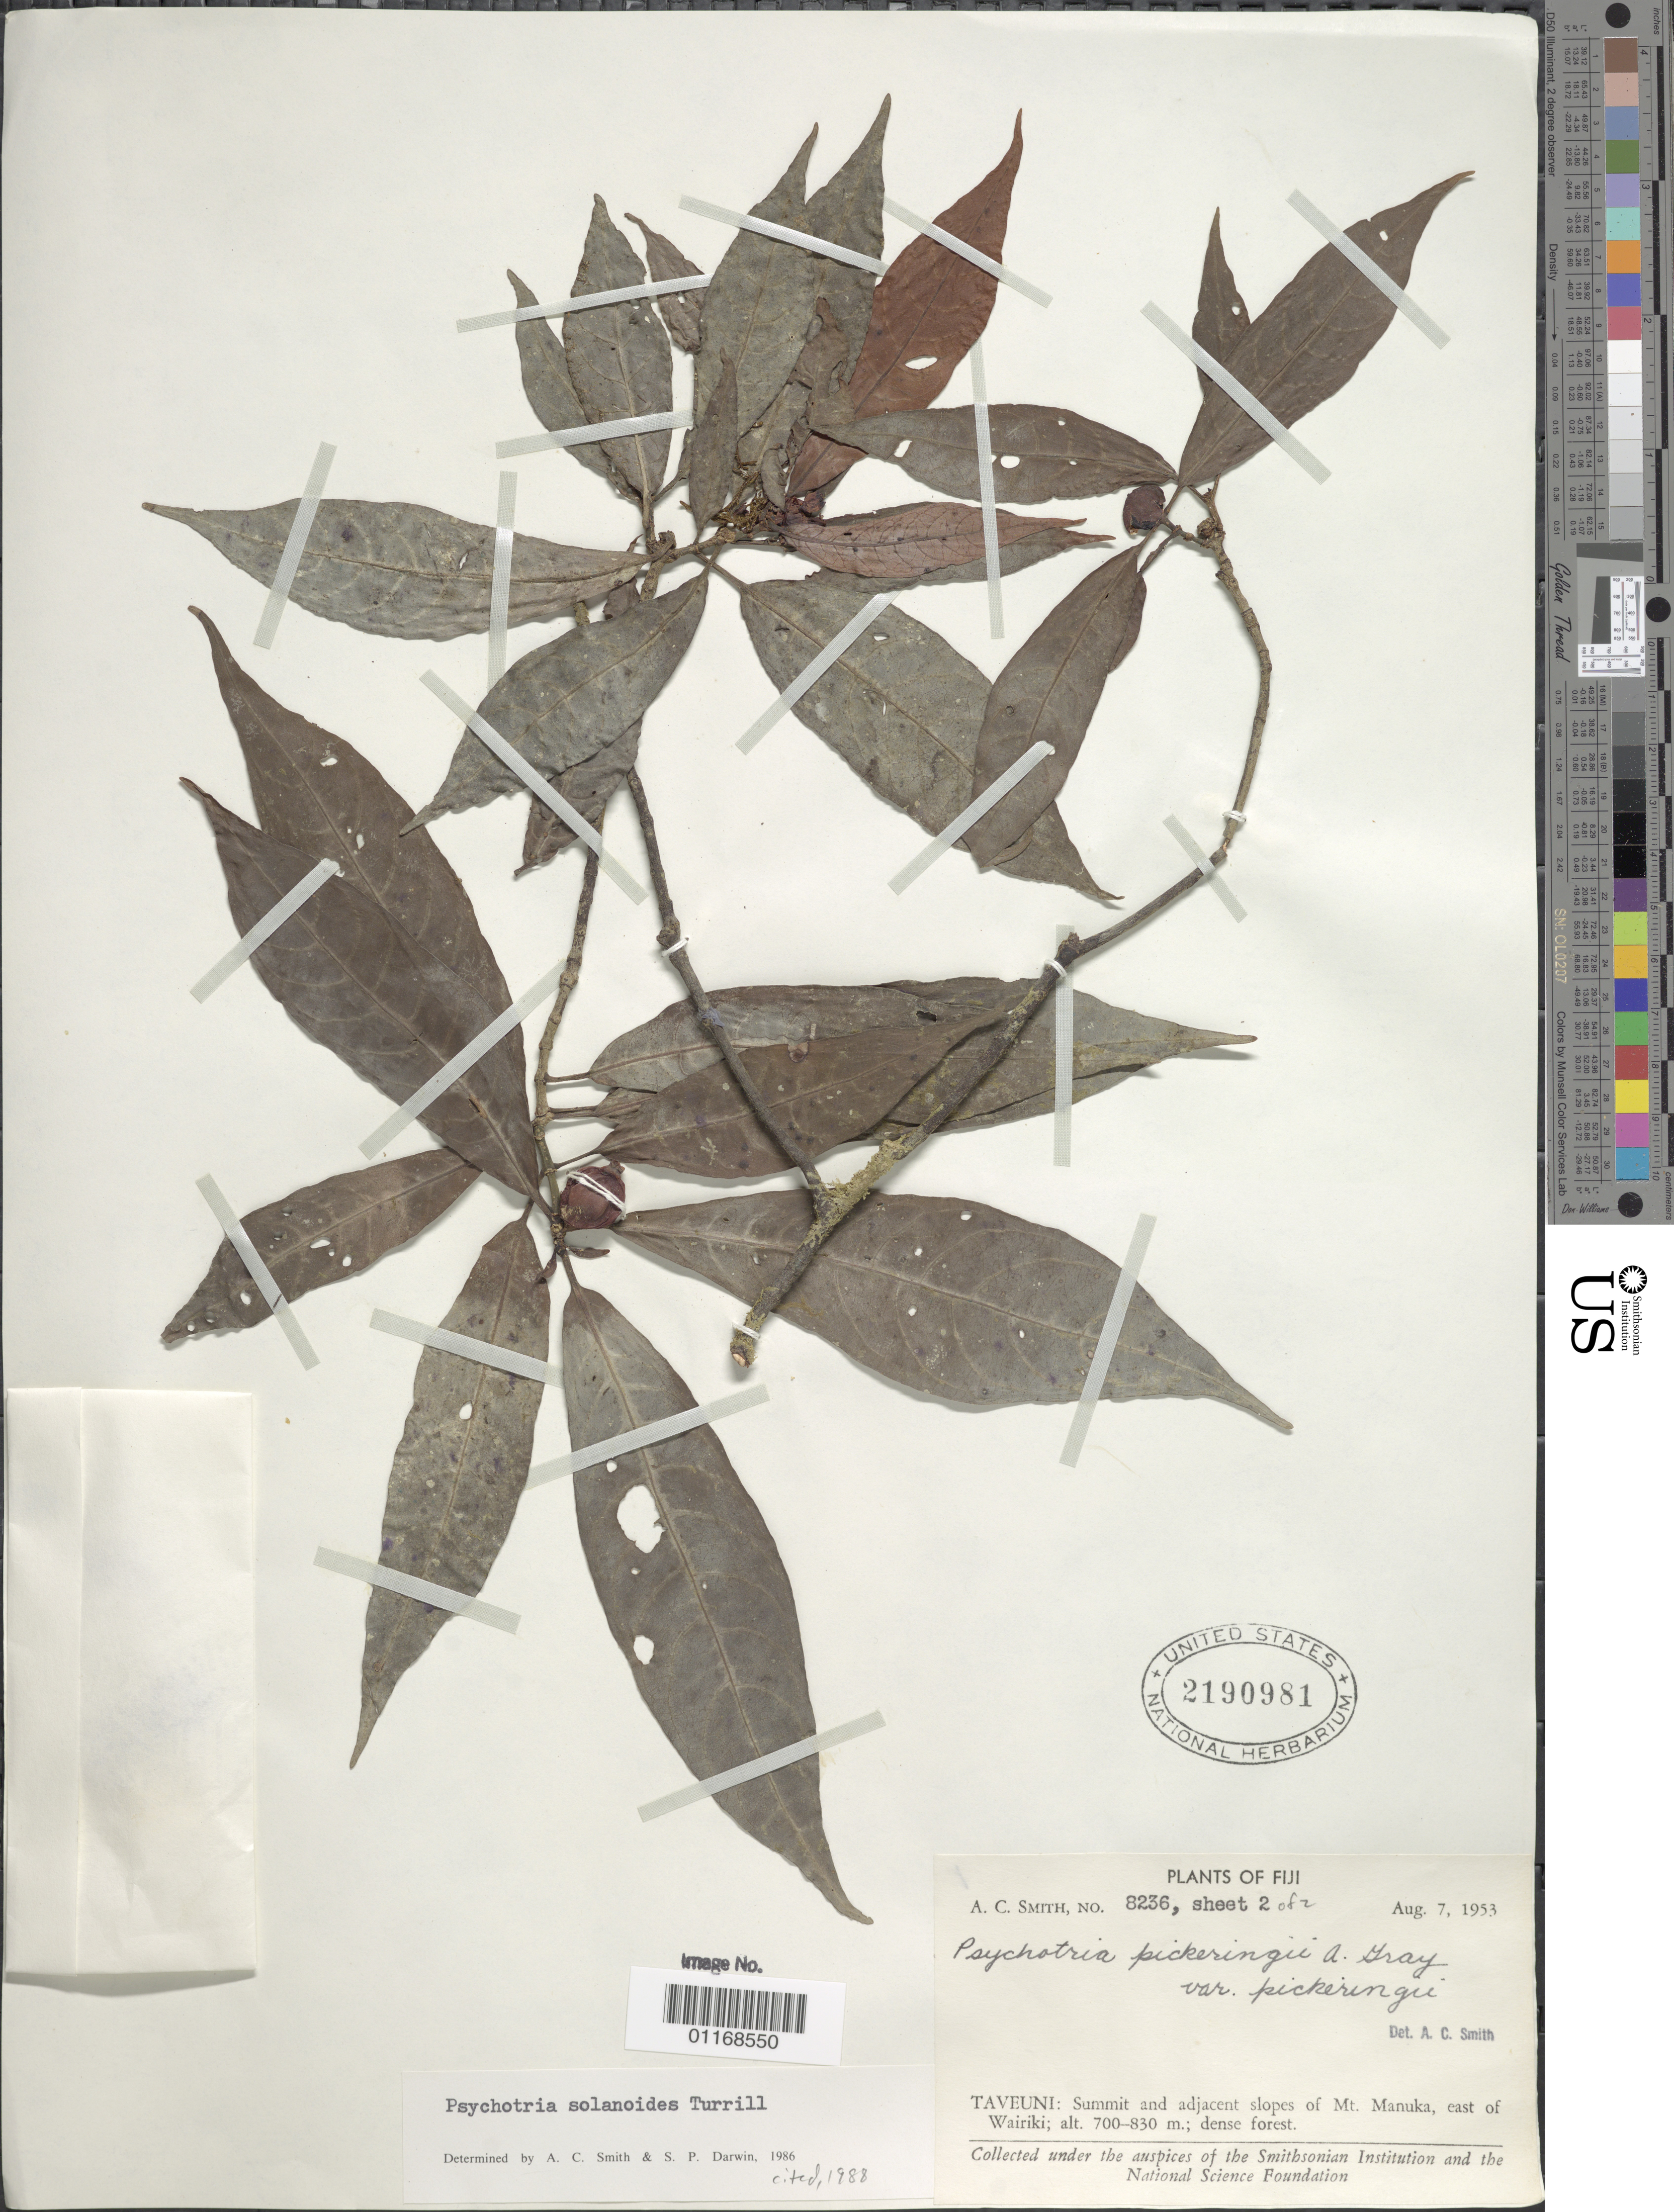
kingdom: Plantae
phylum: Tracheophyta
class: Magnoliopsida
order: Gentianales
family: Rubiaceae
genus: Psychotria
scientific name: Psychotria solanoides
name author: Turrill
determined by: Smith, A. C.; Darwin, Steven P.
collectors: A. C. Smith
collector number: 8236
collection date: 1953-08-07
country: Fiji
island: Taveuni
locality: Summit and adjacent slopes of Mt. Manuka, E of Wairiki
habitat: Dense forest.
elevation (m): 700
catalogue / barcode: US 2190981